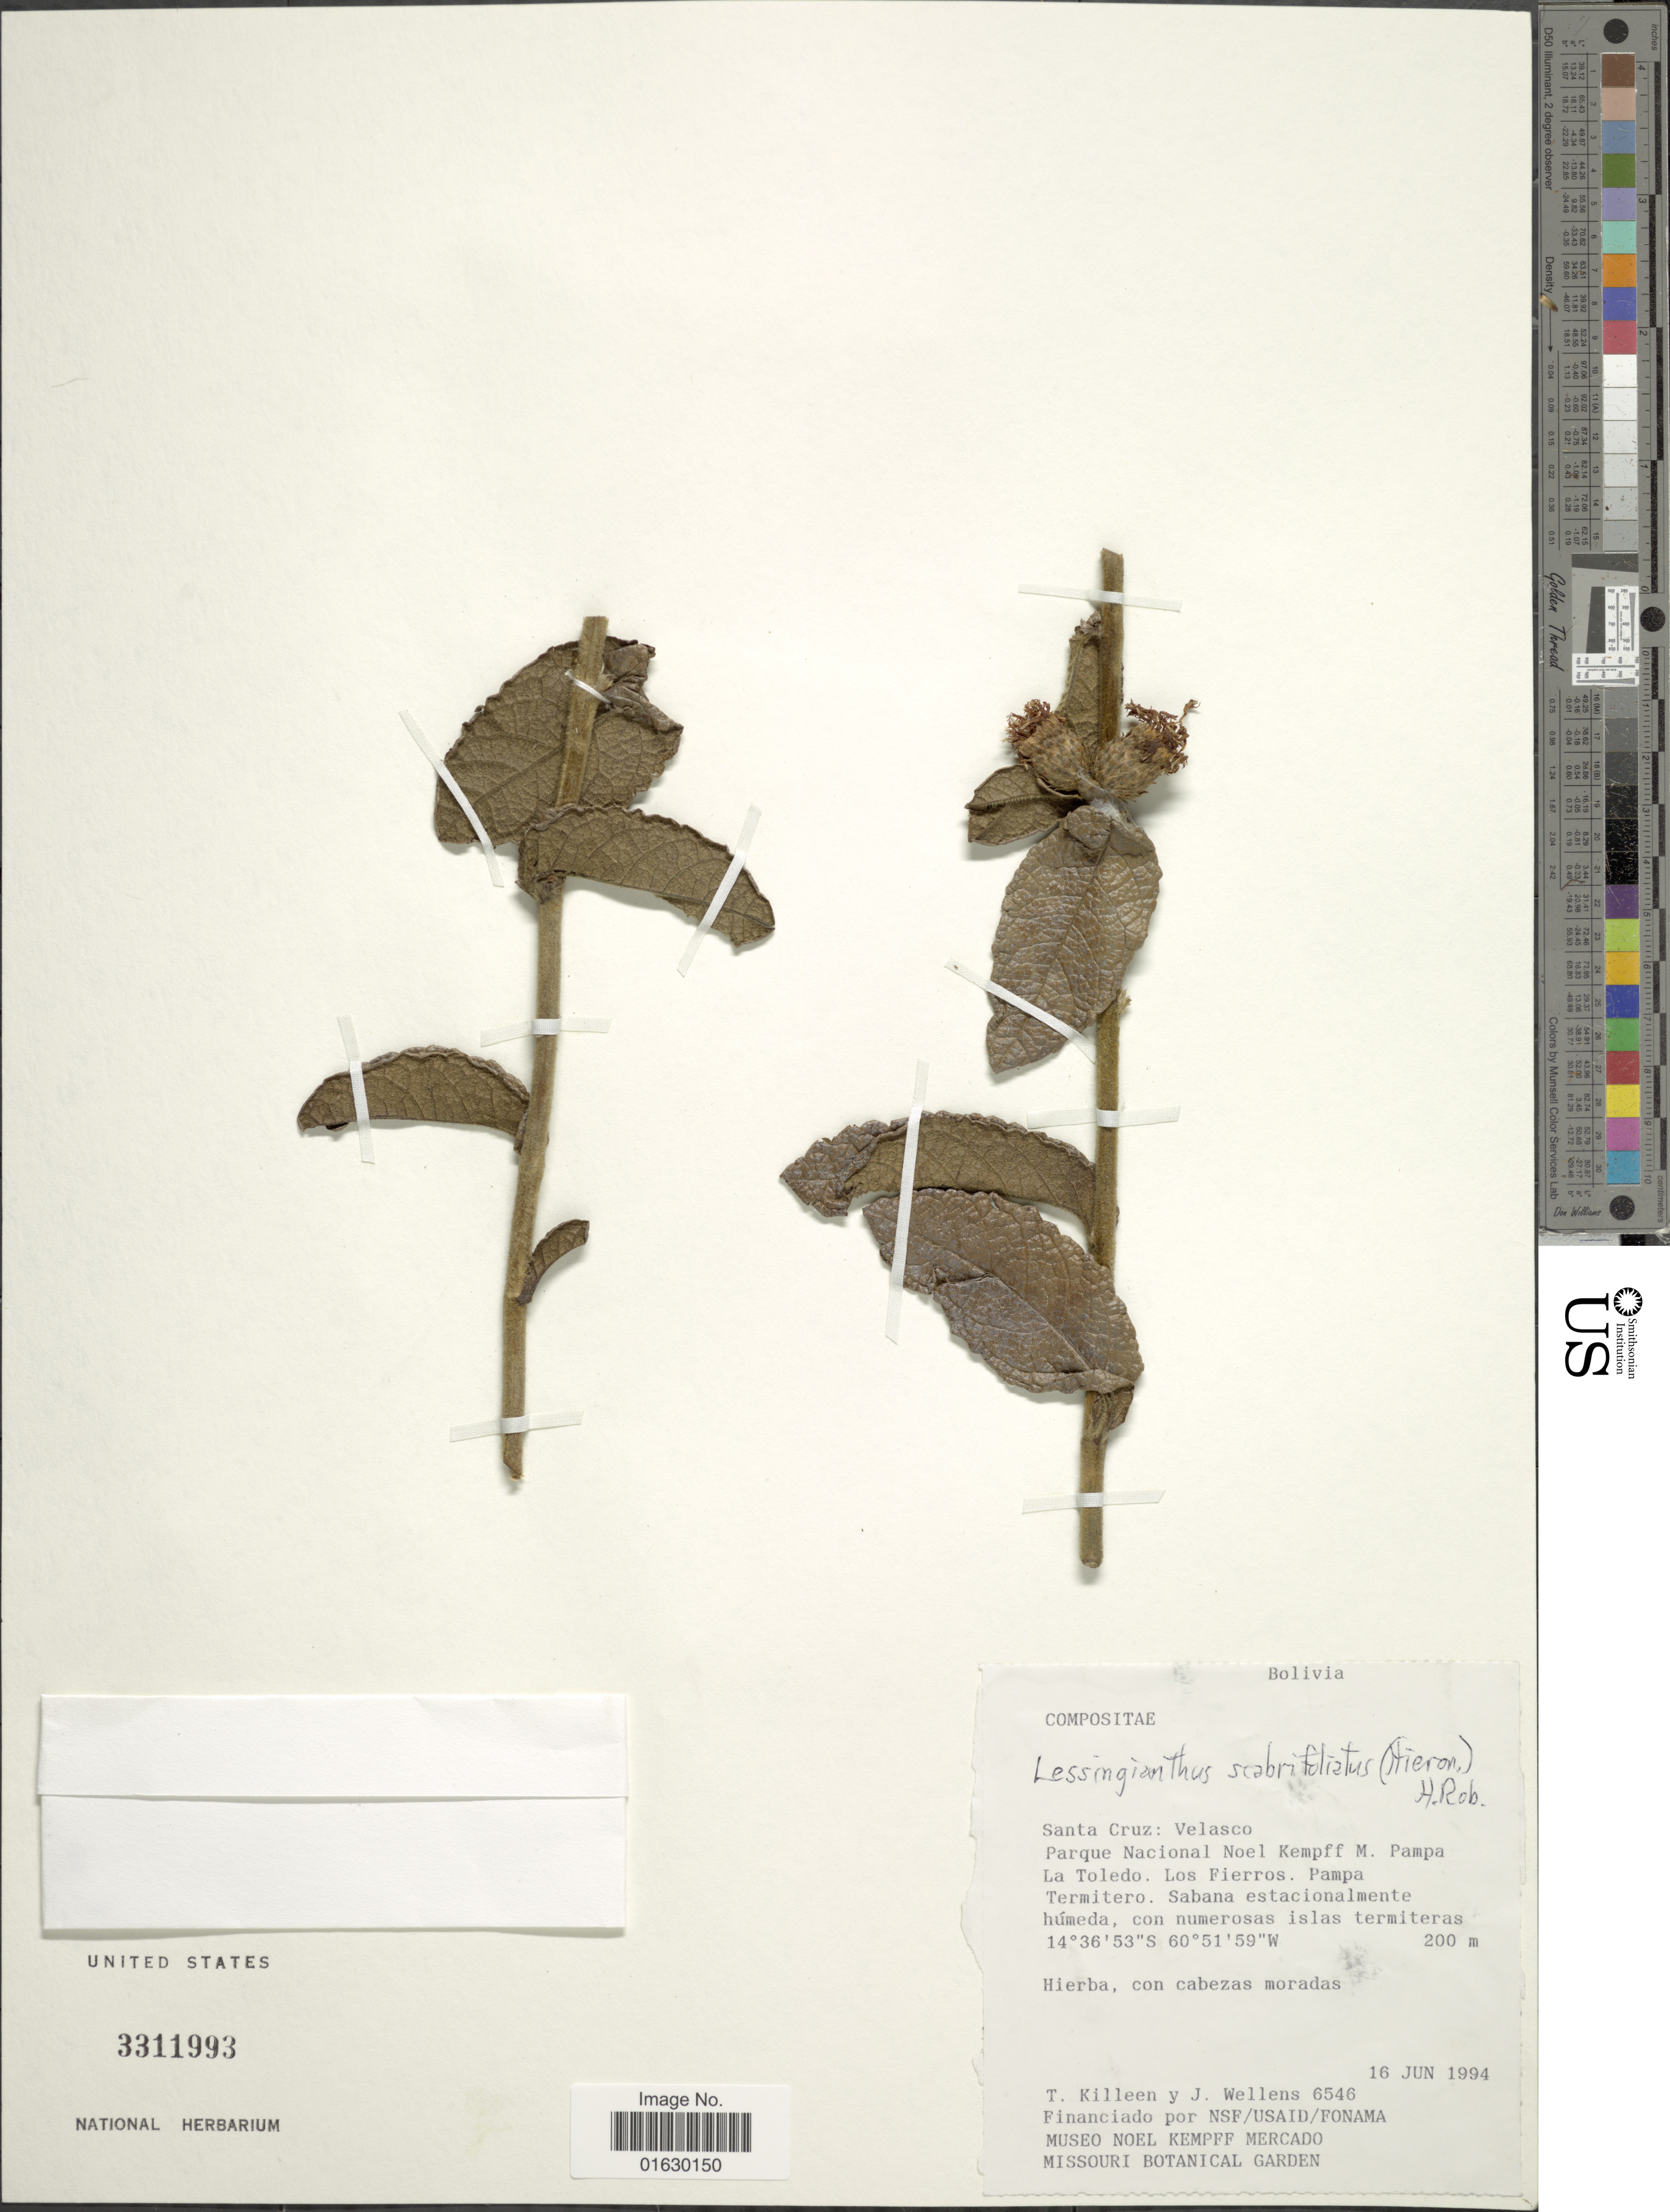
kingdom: Plantae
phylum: Tracheophyta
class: Magnoliopsida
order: Asterales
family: Asteraceae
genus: Lessingianthus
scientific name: Lessingianthus scabrifoliatus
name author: (Hieron.) H. Rob.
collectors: T. J. Killeen & J. Wellens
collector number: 6546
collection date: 1994-06-16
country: Bolivia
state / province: Santa Cruz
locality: Santa Cruz, Velasco, Parque Nacional Noel Kempff M. Pampa La Toledo, Los Fierros, Pampa Termitero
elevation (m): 200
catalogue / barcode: US 3311993